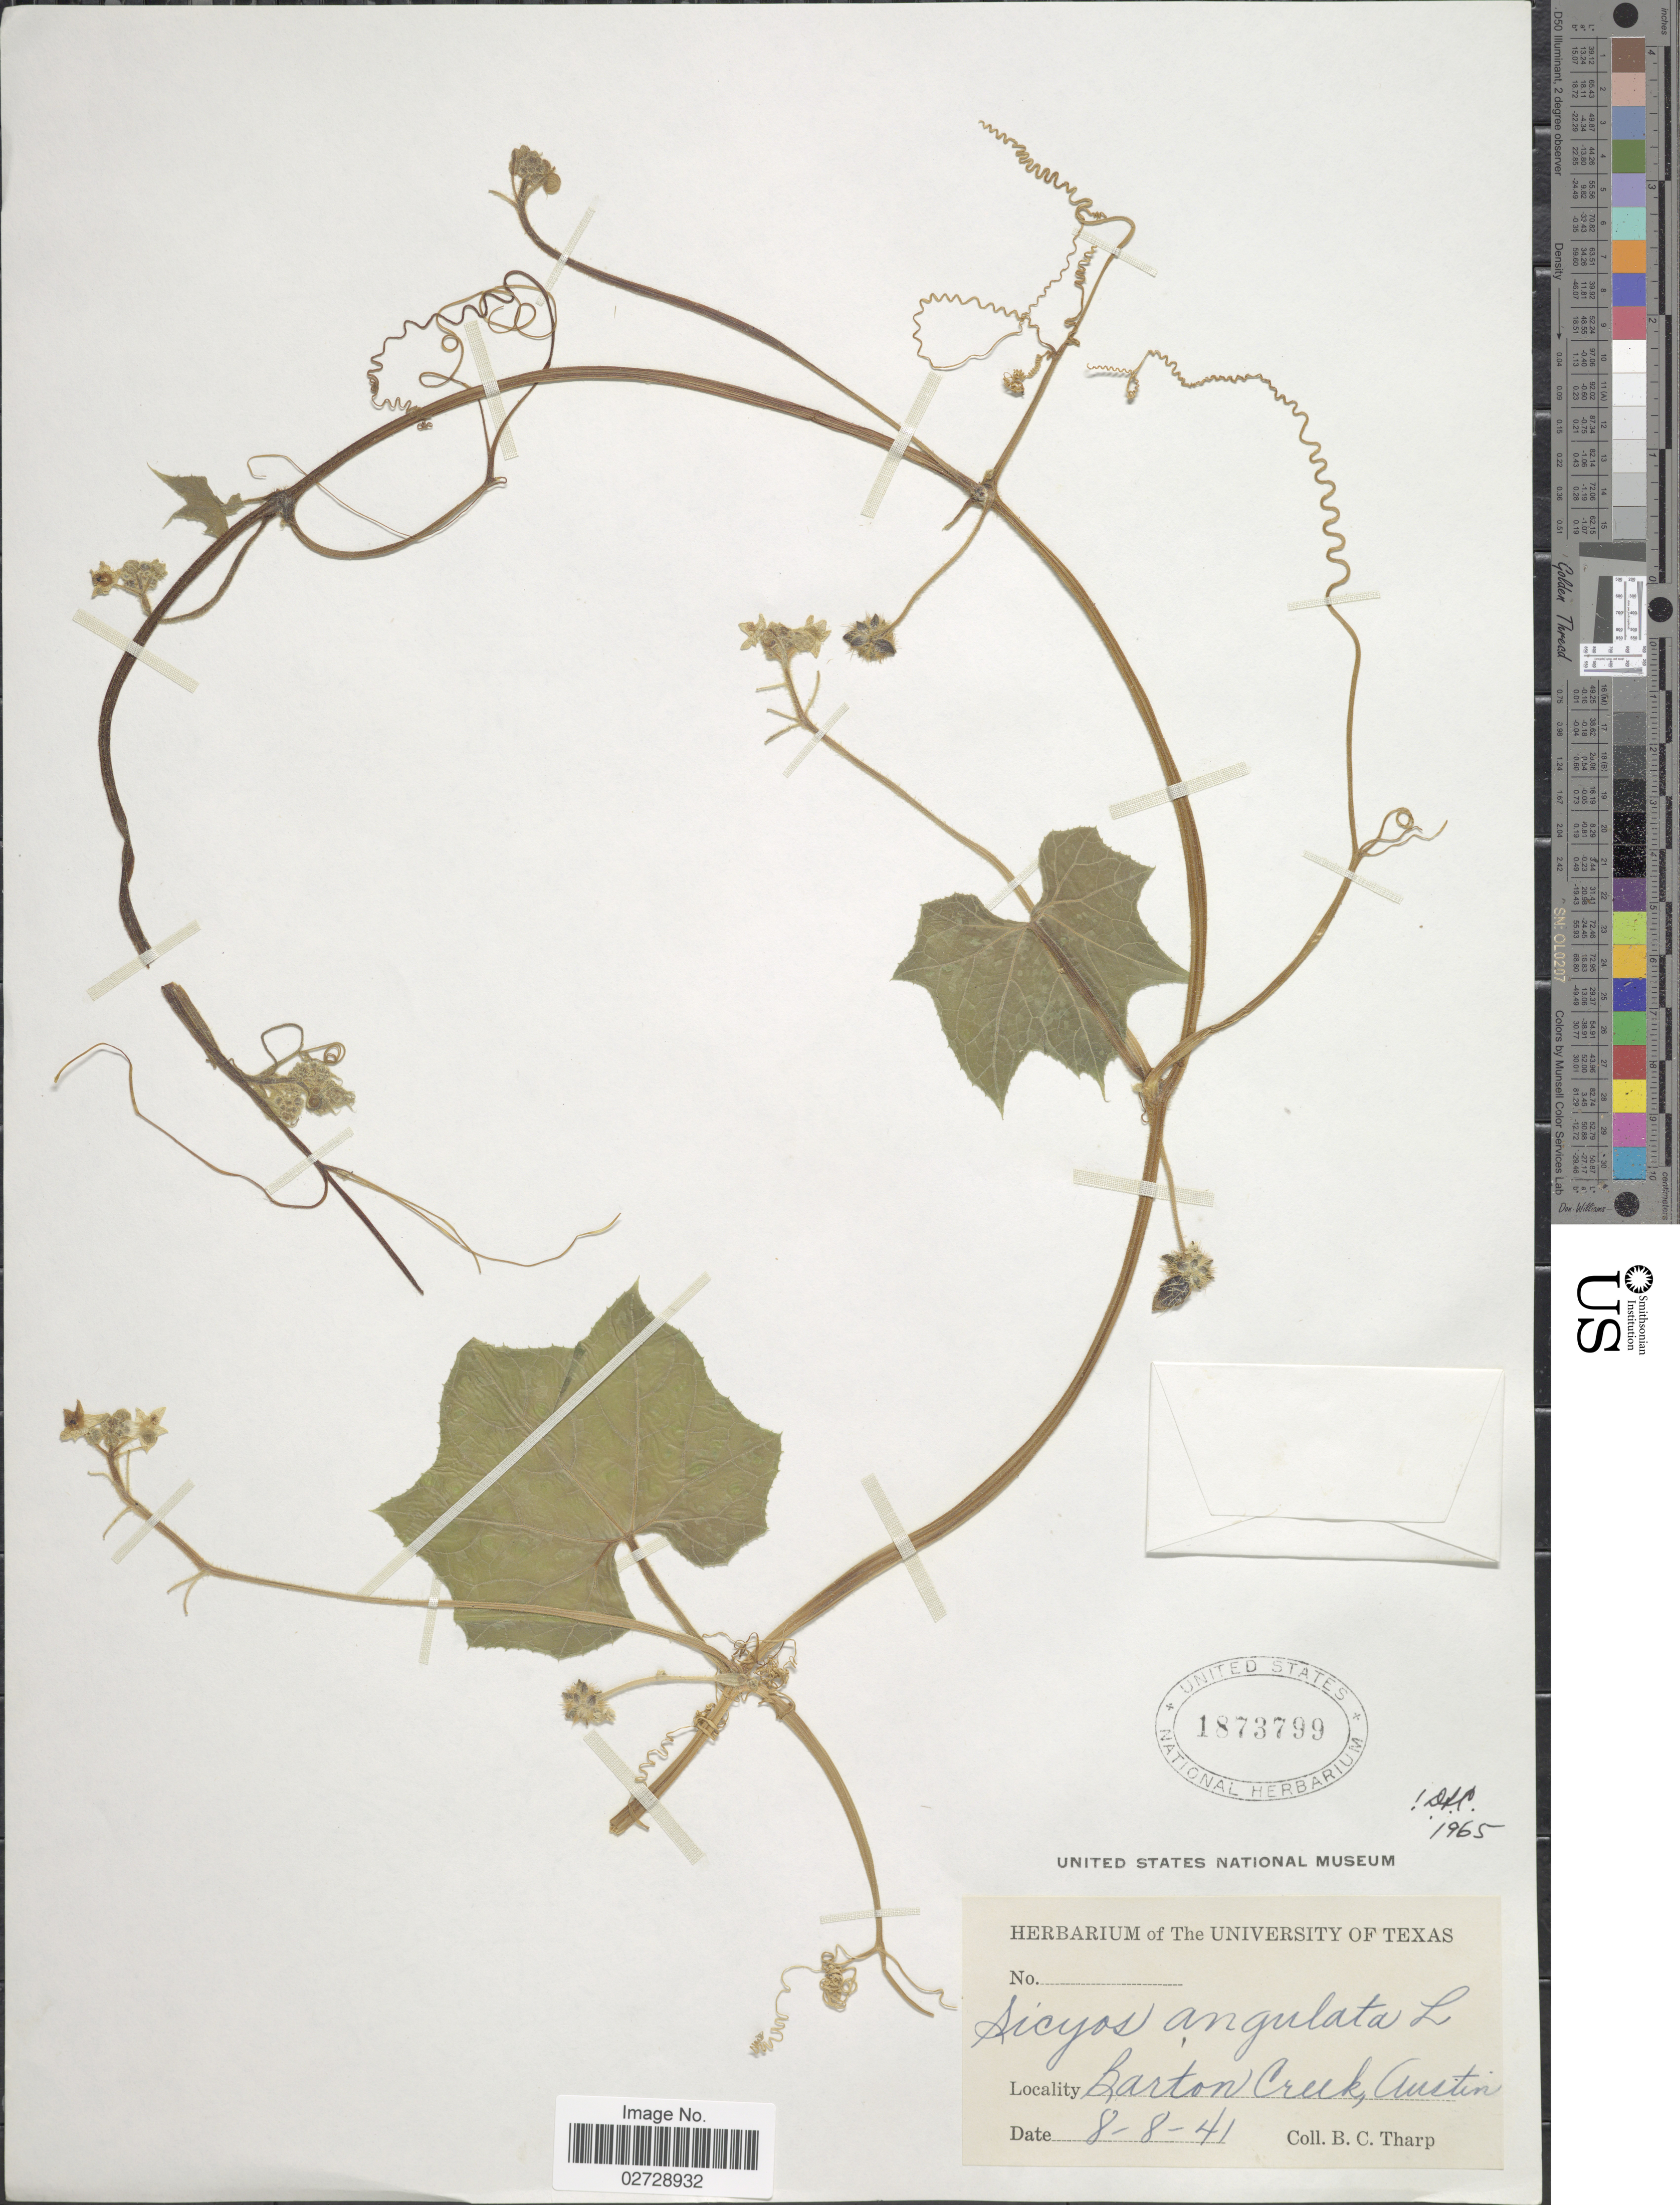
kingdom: Plantae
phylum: Tracheophyta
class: Magnoliopsida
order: Cucurbitales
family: Cucurbitaceae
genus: Sicyos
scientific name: Sicyos angulatus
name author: L.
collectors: B. C. Tharp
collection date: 1941-08-08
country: United States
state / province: Texas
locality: Barton Creek, Austin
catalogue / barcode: US 1873799